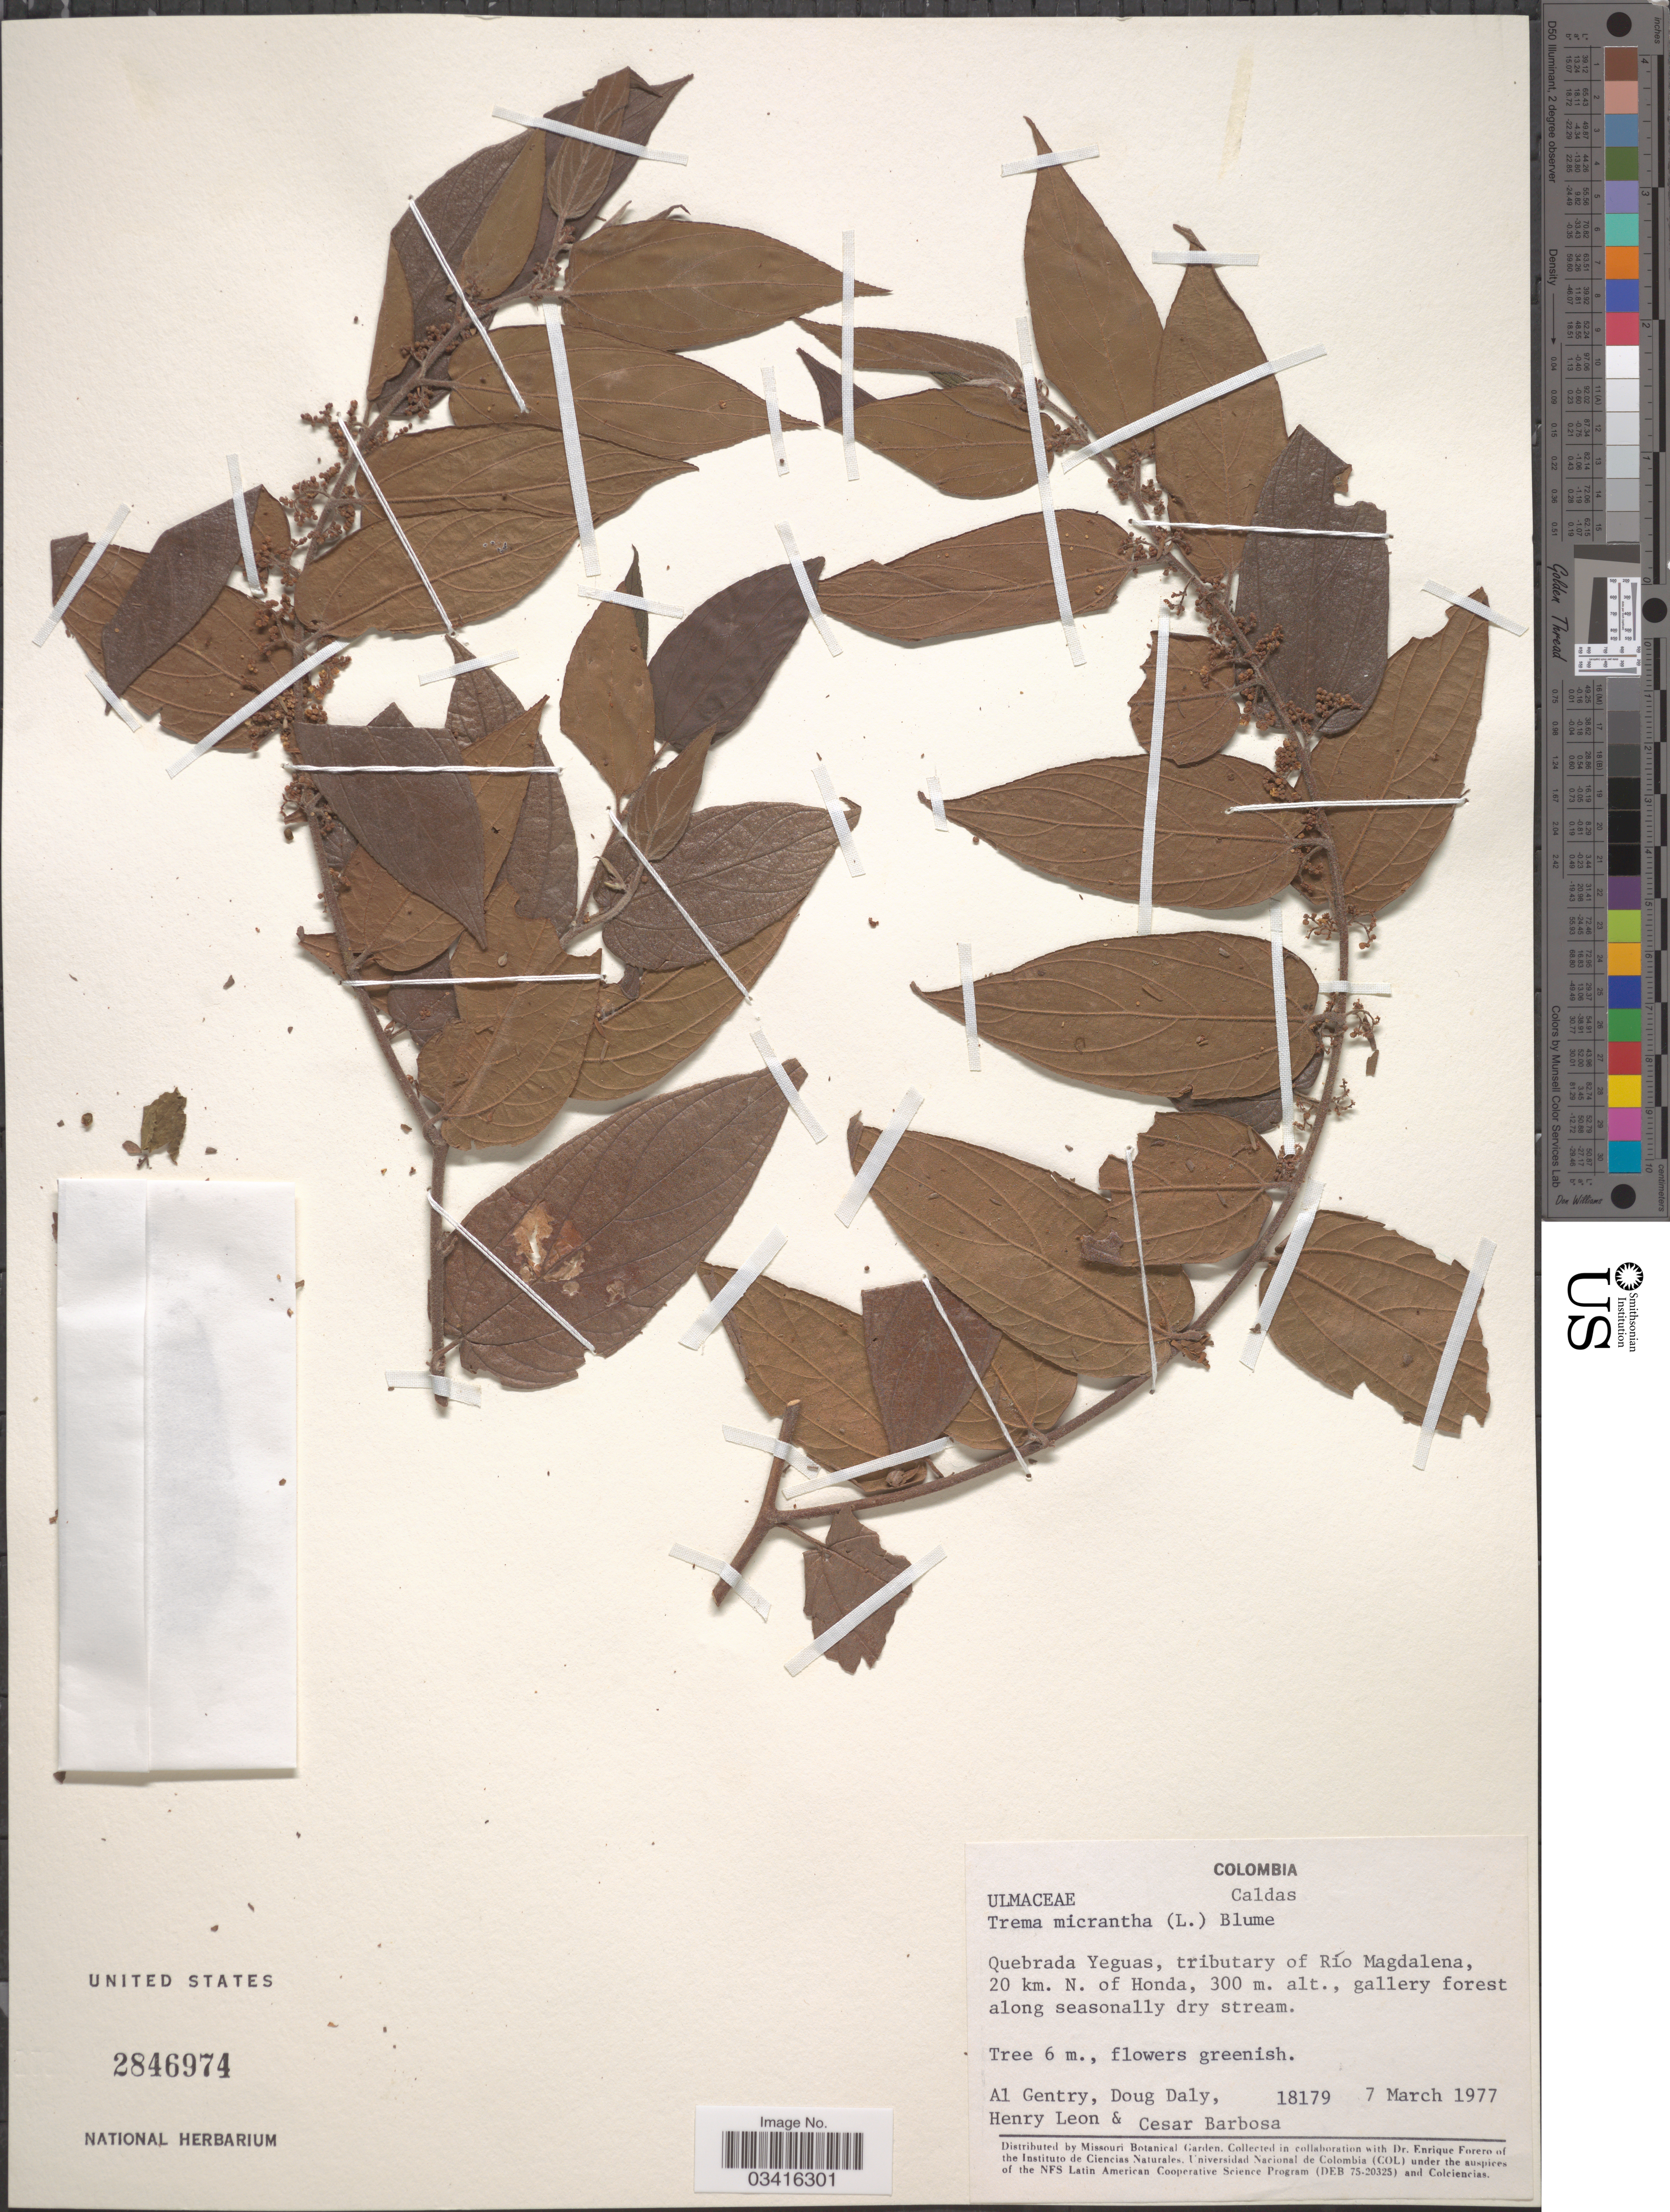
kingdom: Plantae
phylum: Tracheophyta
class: Magnoliopsida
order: Rosales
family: Cannabaceae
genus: Trema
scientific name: Trema micranthum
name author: (L.) Blume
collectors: A. H. Gentry, D. C. Daly, Henry Leon & C. E. Barbosa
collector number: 18179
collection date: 1977-03-07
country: Colombia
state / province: Caldas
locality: Quebrada Yeguas, tributary of Río Magdalena, 20 km. N. of Honda.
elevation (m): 300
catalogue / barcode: US 2846974